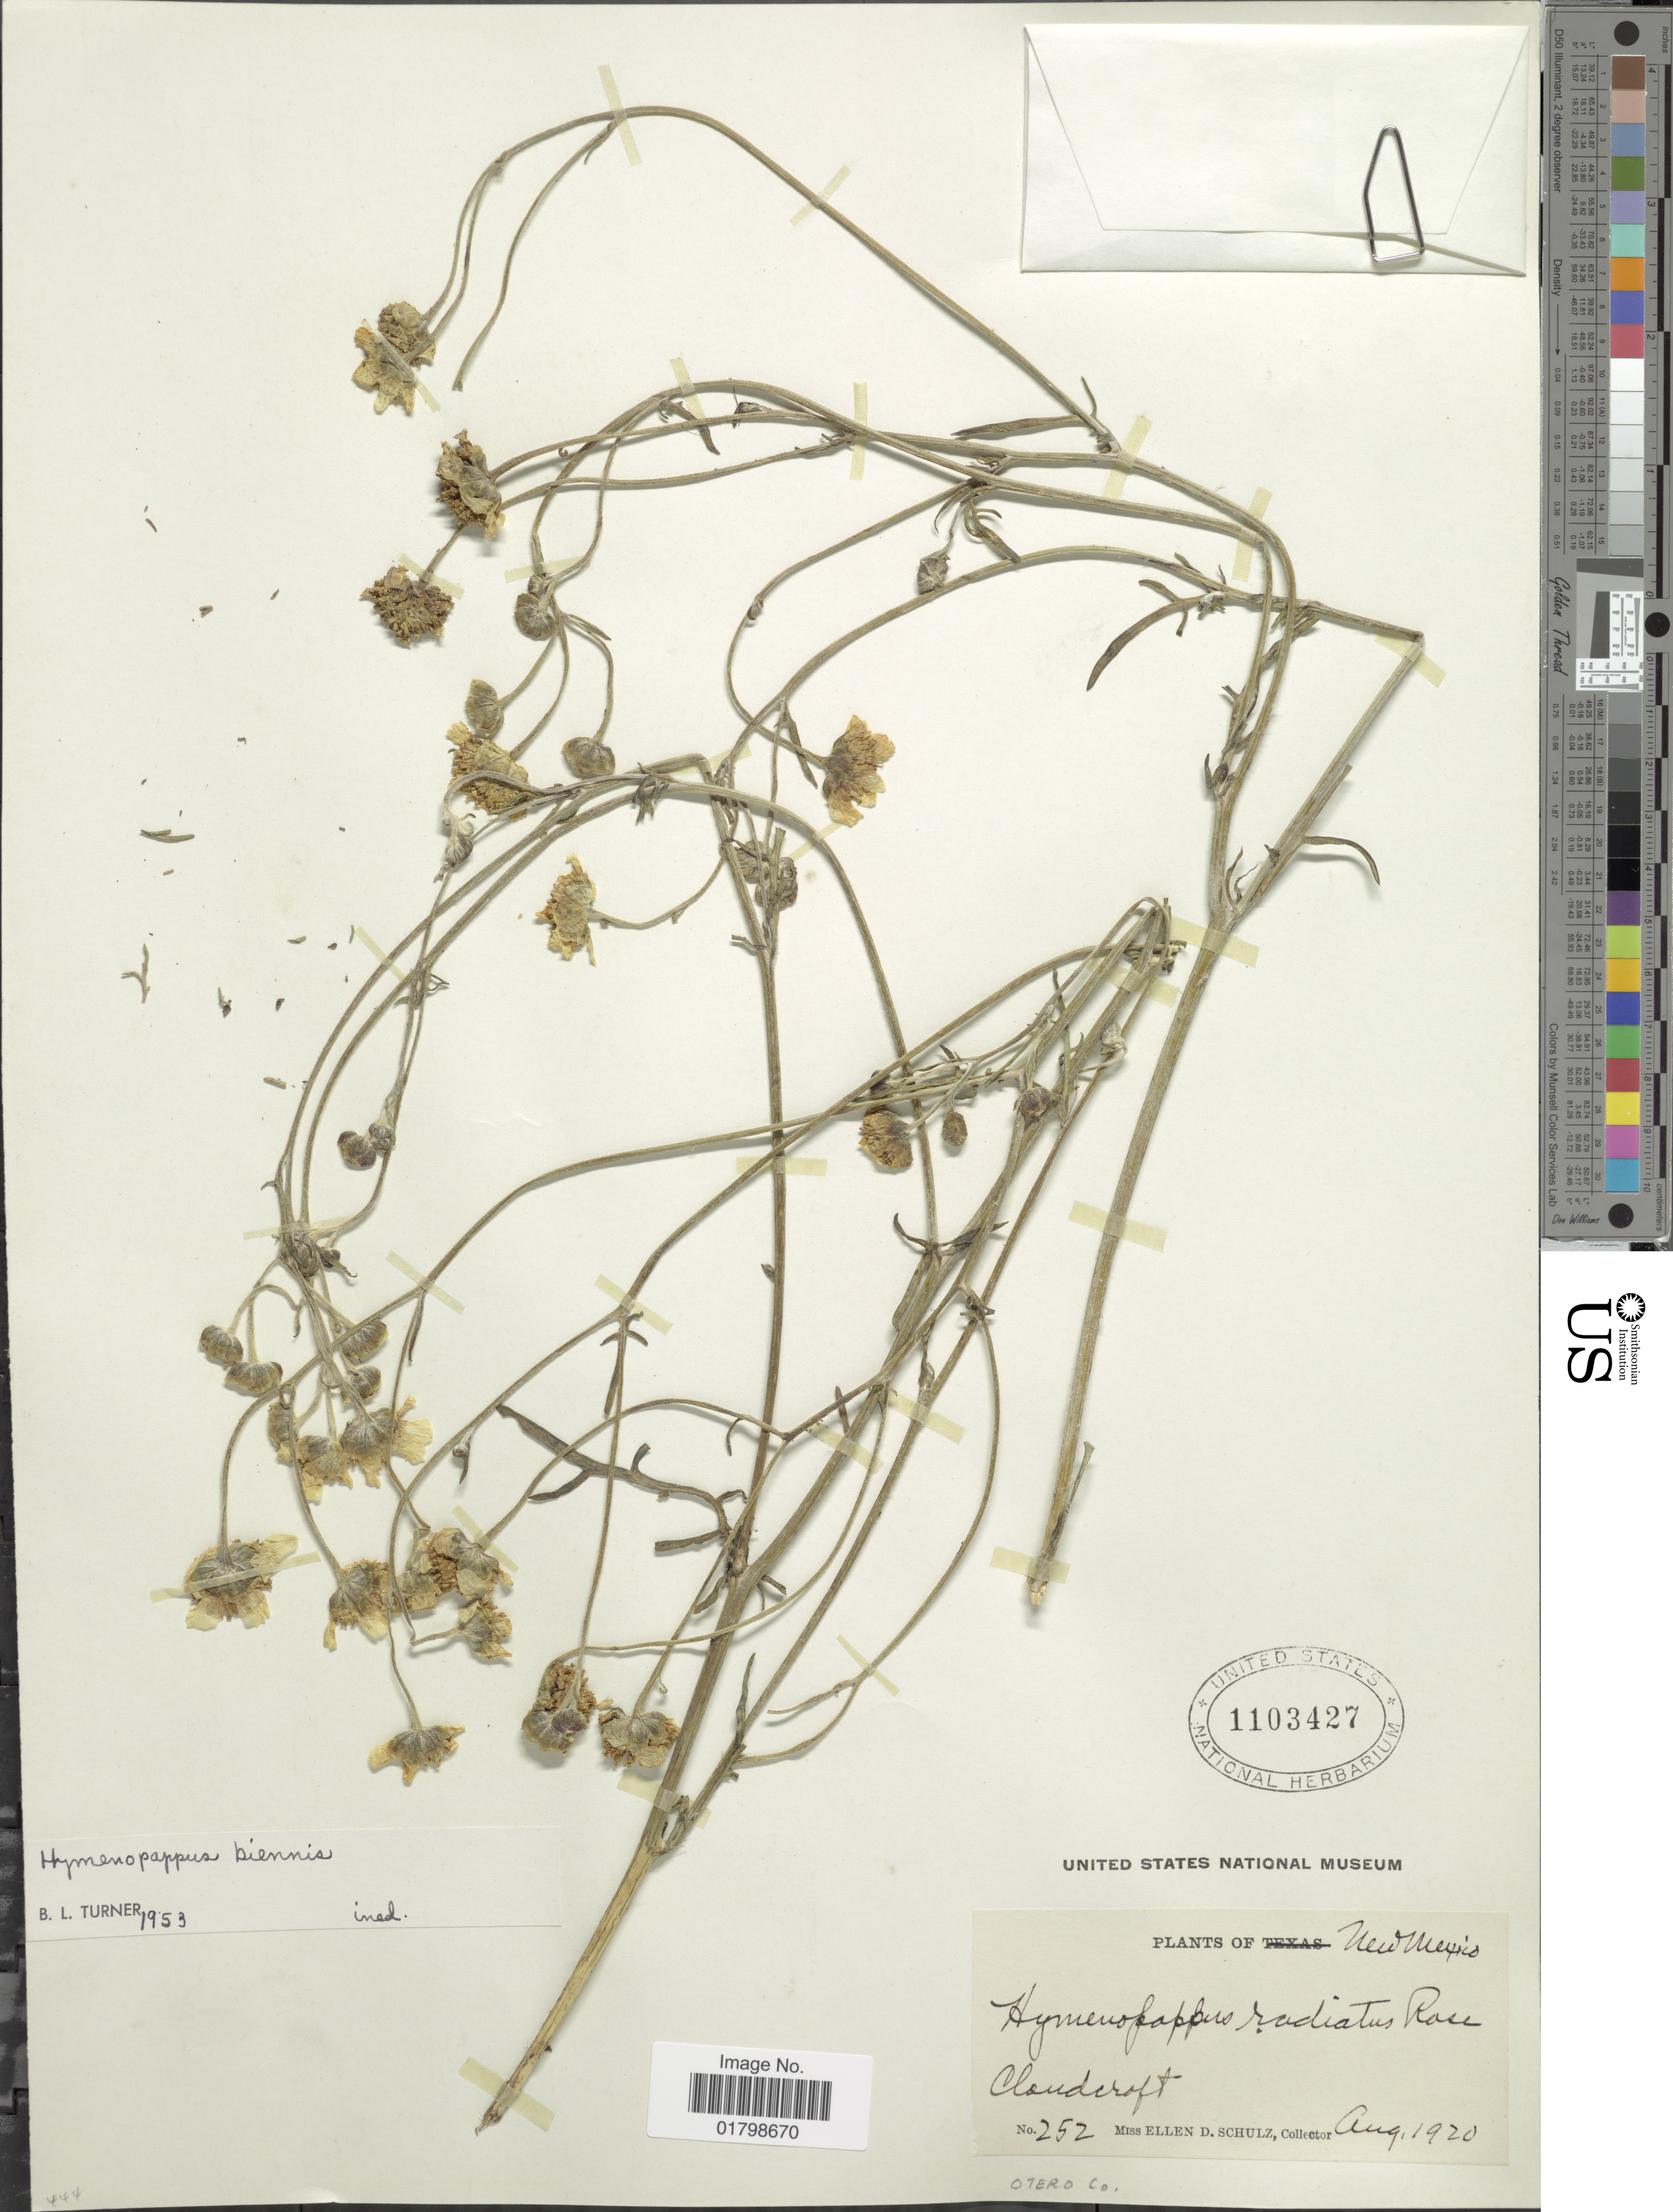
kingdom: Plantae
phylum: Tracheophyta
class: Magnoliopsida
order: Asterales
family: Asteraceae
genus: Hymenopappus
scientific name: Hymenopappus biennis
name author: (Rydb.) I.M. Johnst.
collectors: E. D. Schulz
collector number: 252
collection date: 1920-08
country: United States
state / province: New Mexico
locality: Clouderoft, Otero Co.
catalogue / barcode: US 1103427